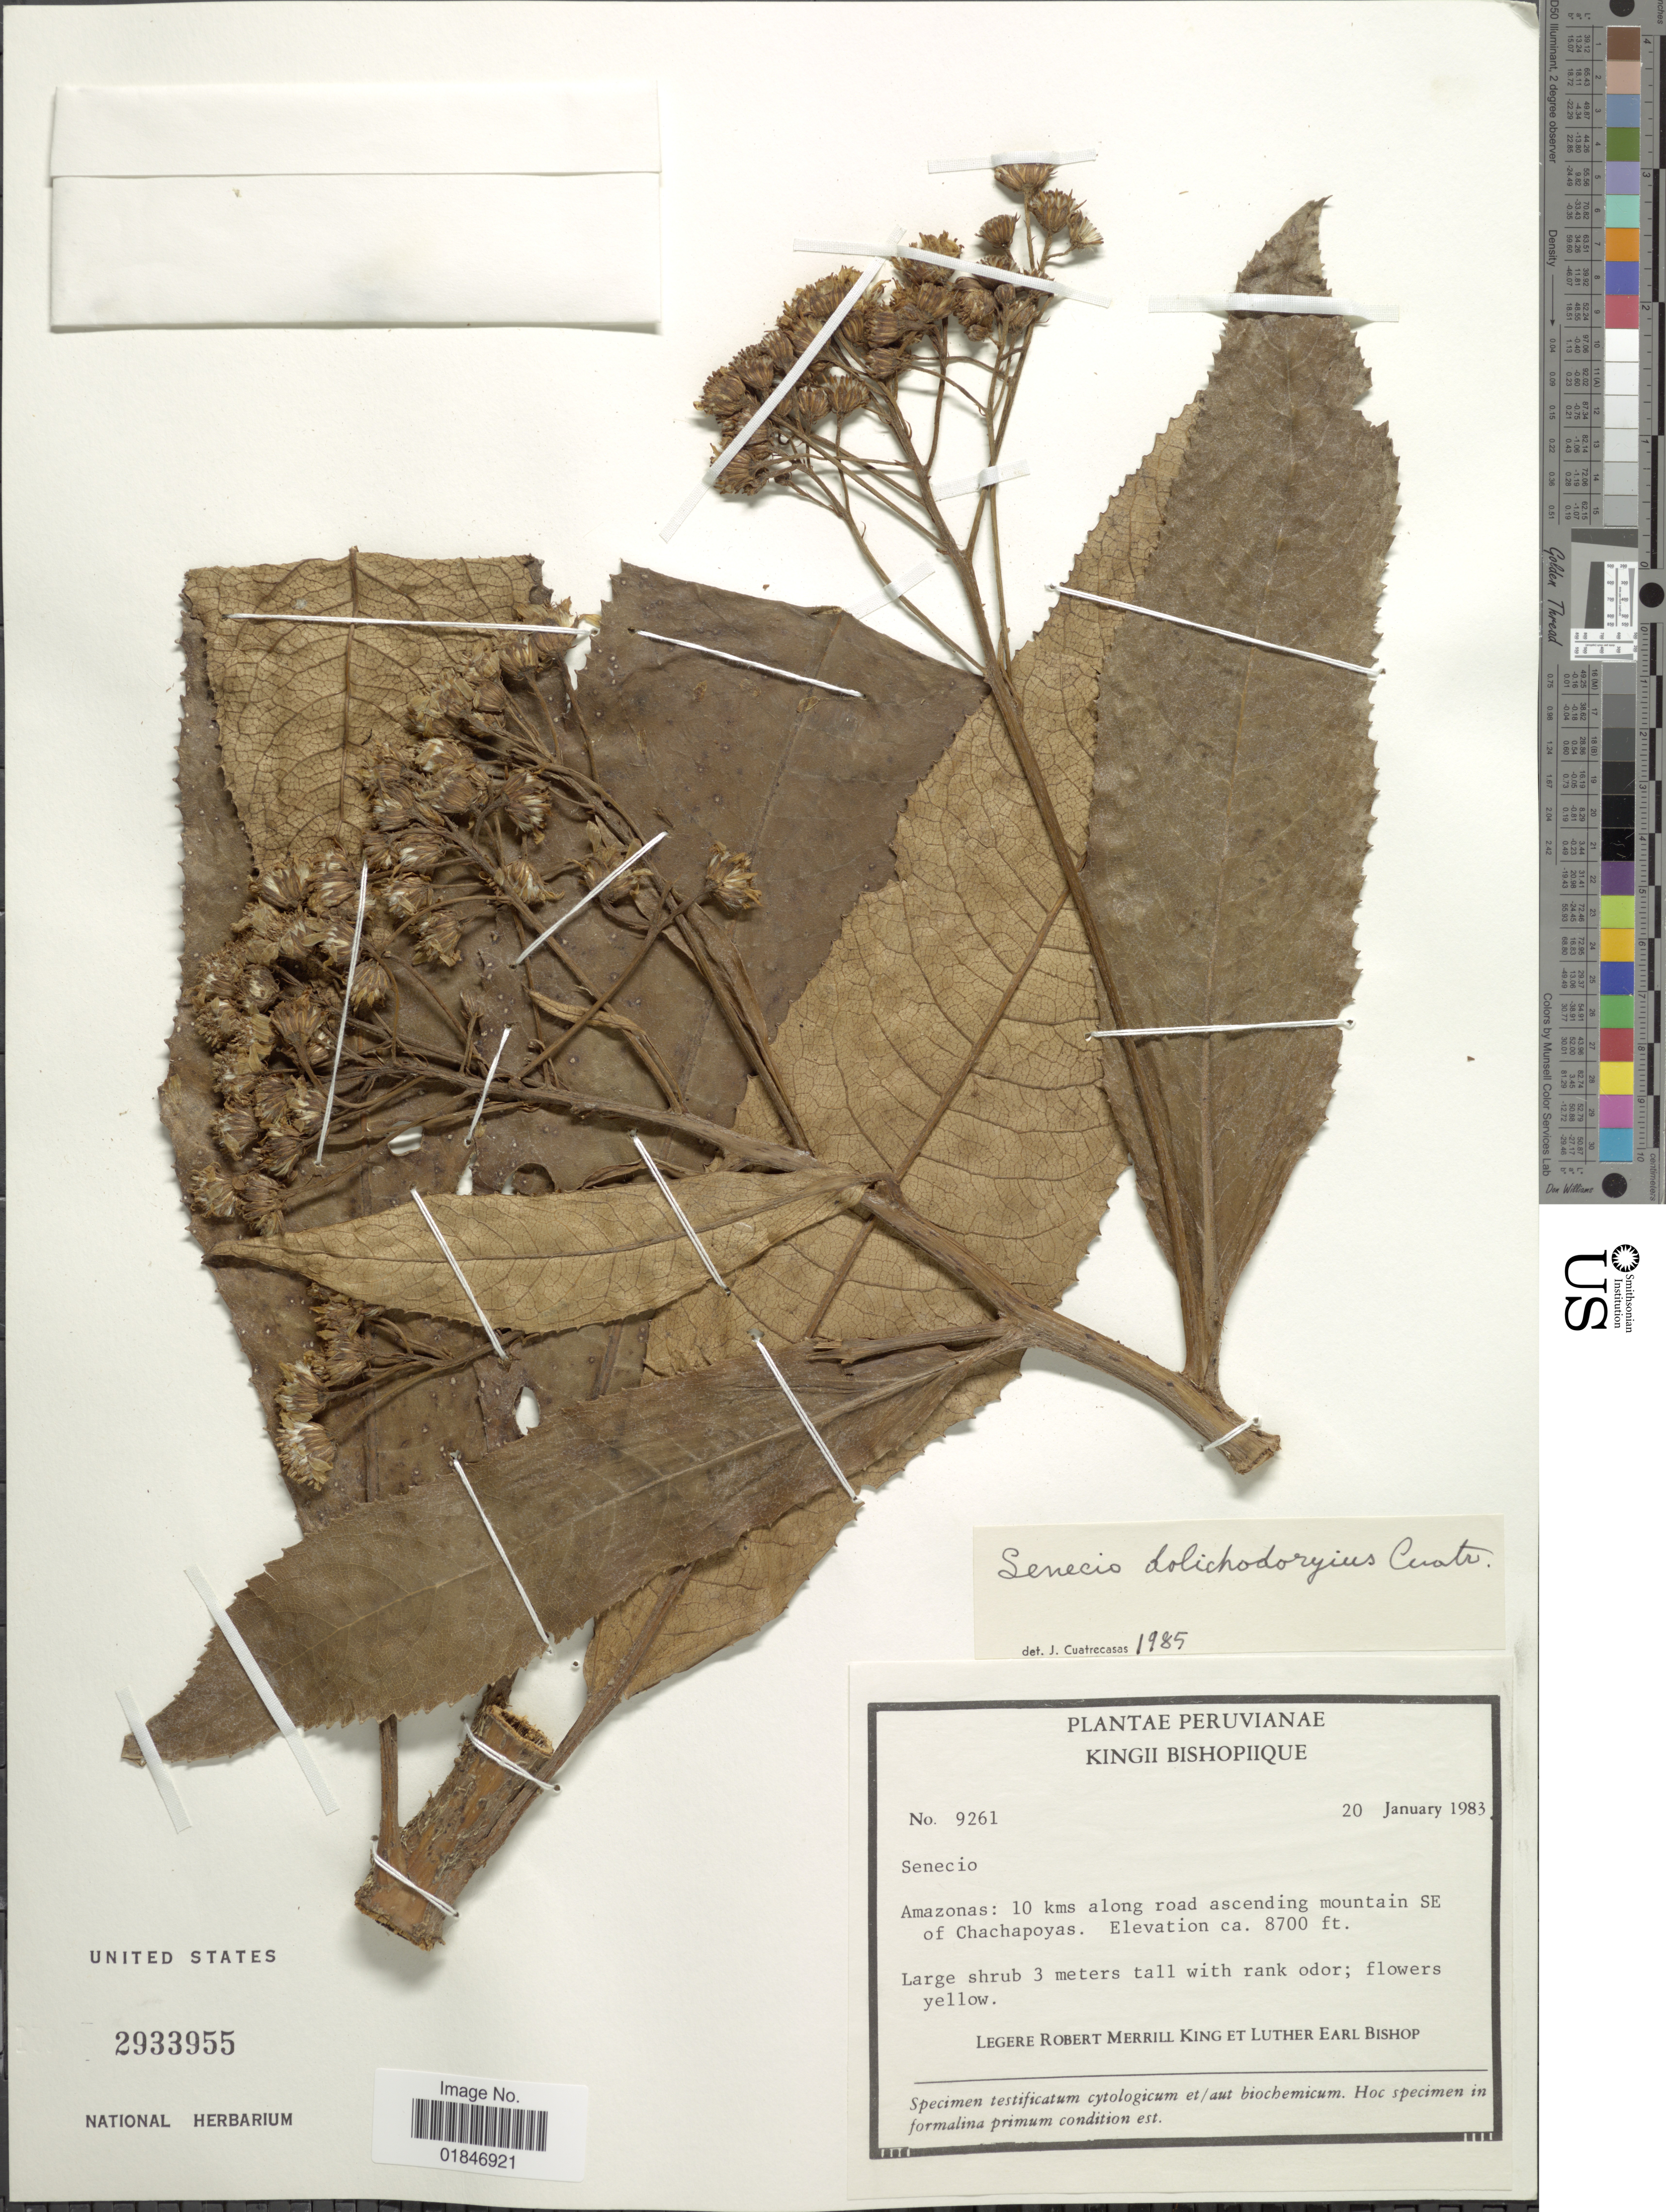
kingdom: Plantae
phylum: Tracheophyta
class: Magnoliopsida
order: Asterales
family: Asteraceae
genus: Dendrophorbium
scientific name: Dendrophorbium dolichodoryium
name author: (Cuatrec.) C. Jeffrey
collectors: R. M. King & L. E. Bishop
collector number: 9261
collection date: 1983-01-20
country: Peru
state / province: Amazonas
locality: Amazonas: 10 kms along road ascending mountain SE of Chachapoyas.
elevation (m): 2652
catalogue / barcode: US 2933955